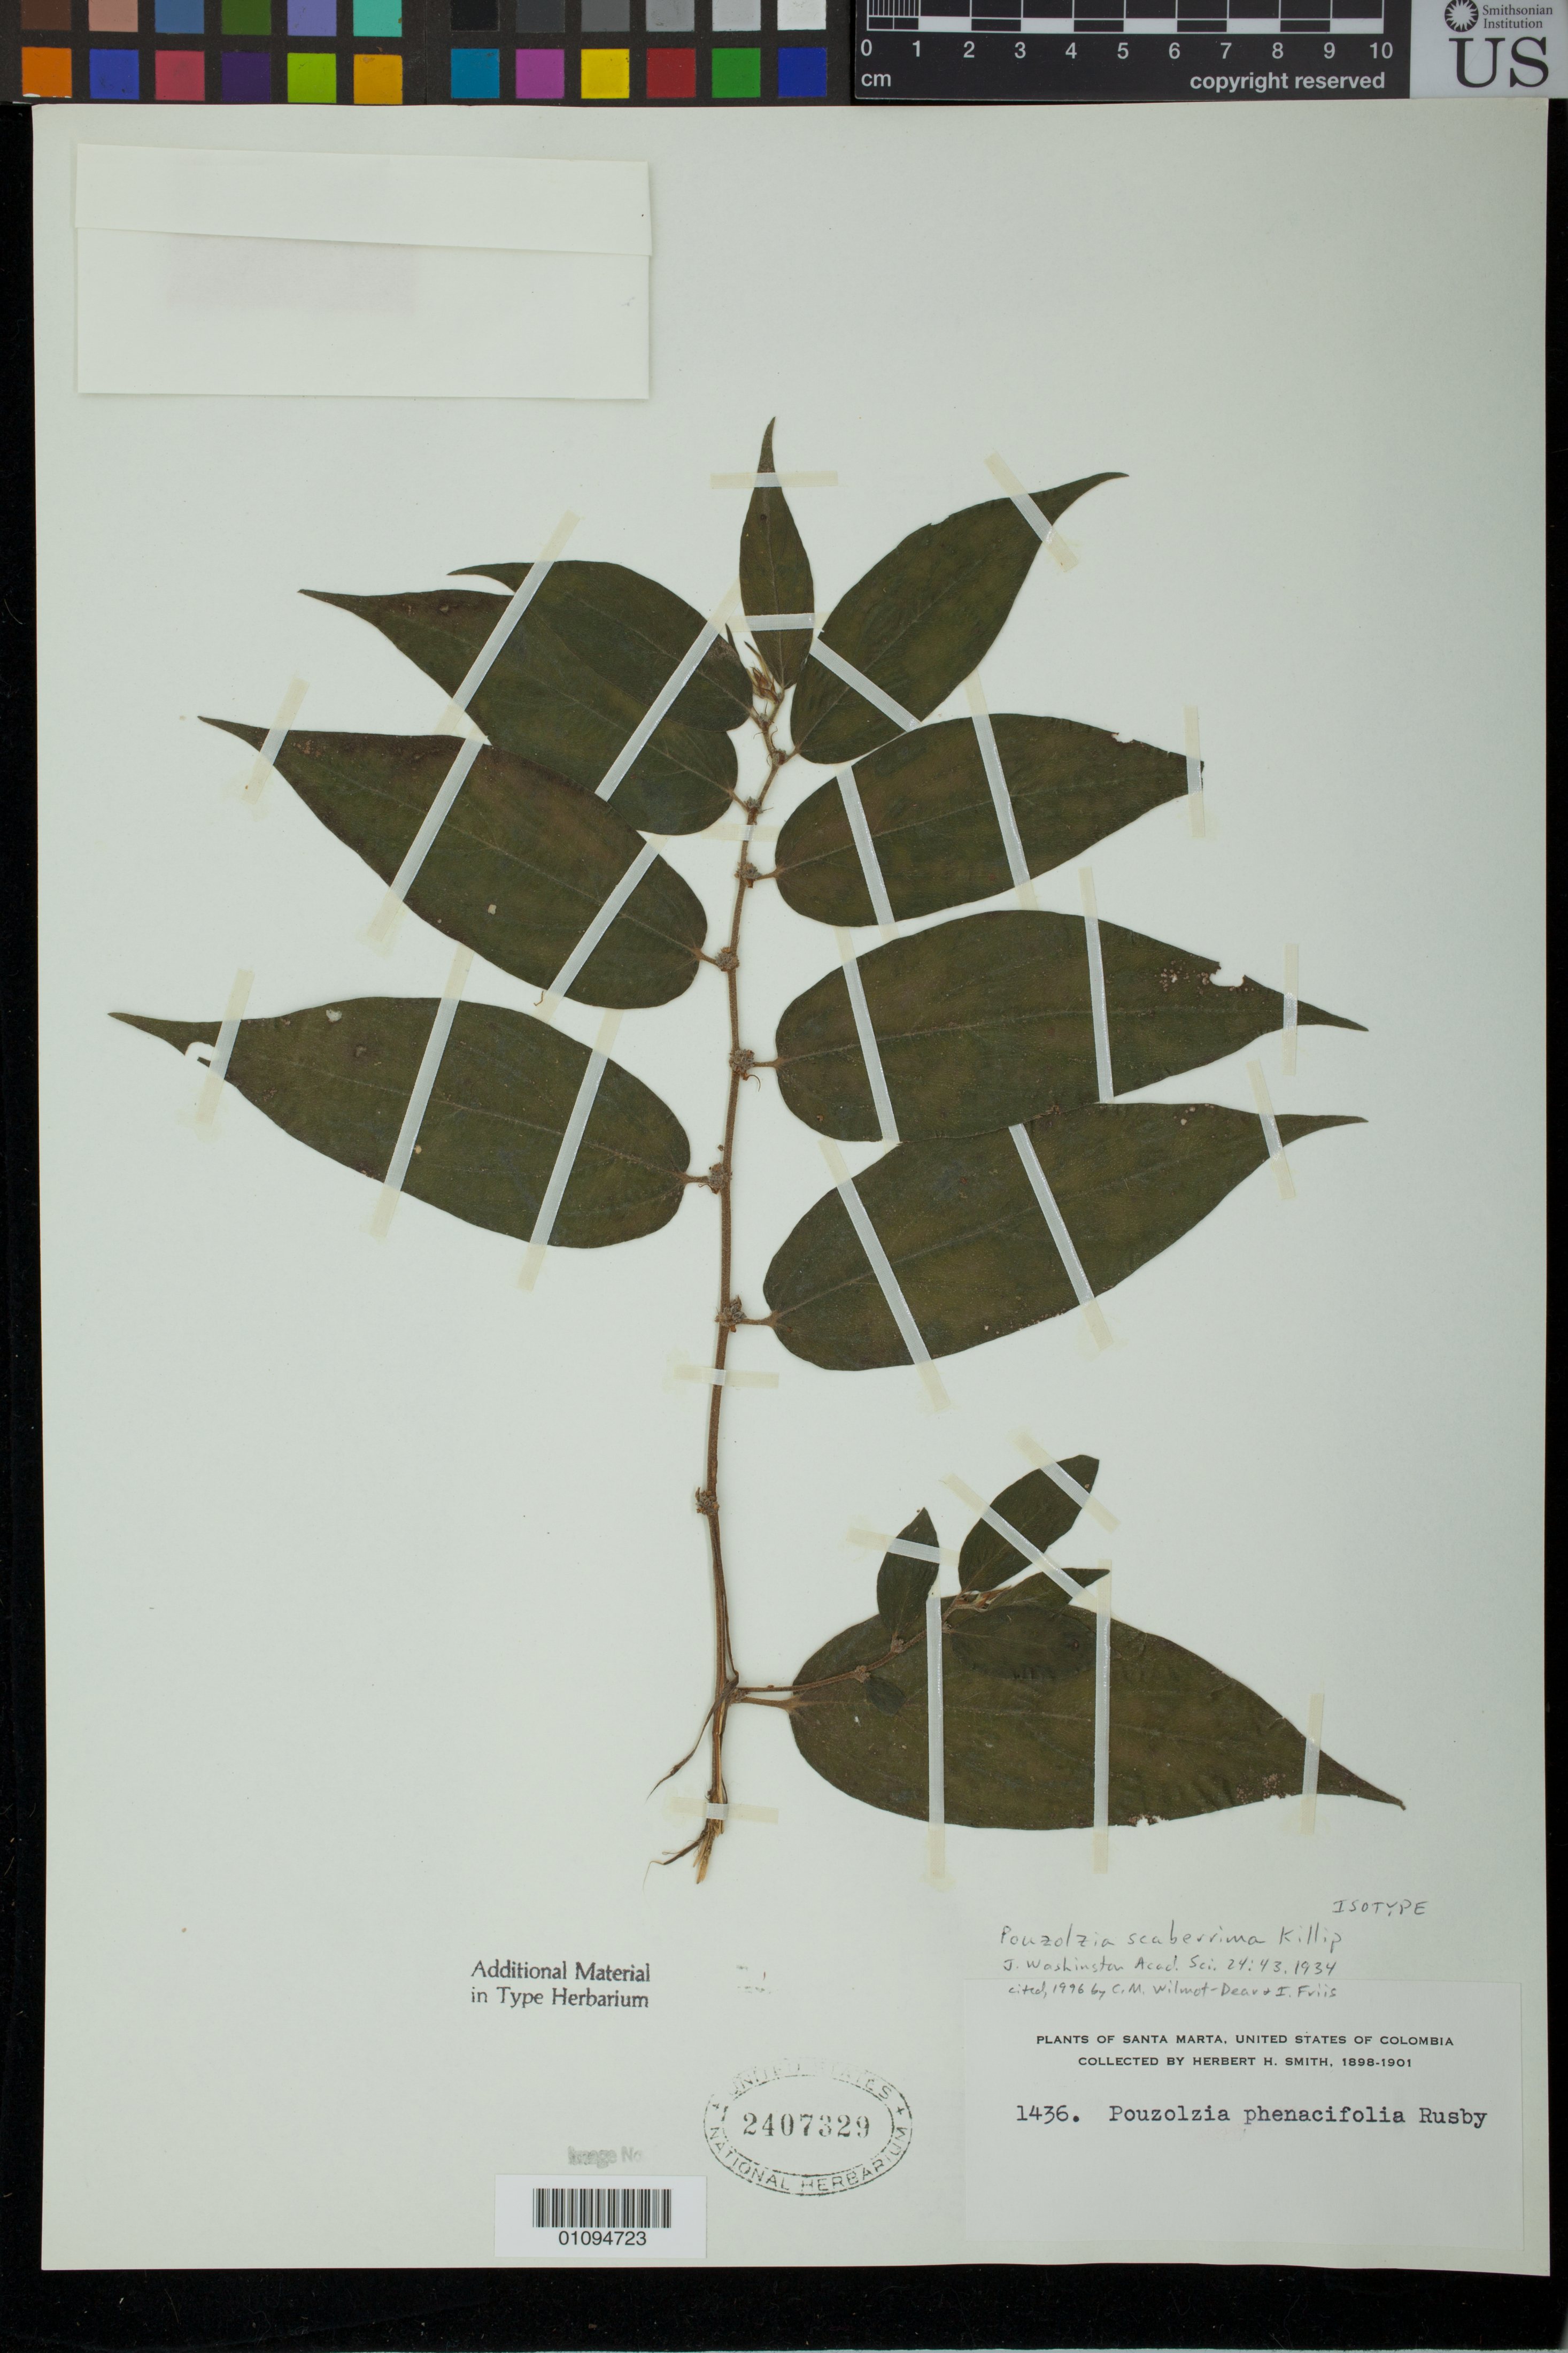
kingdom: Plantae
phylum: Tracheophyta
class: Magnoliopsida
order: Rosales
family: Urticaceae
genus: Pouzolzia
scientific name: Pouzolzia scaberrima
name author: Killip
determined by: Smith, Stephen F., (US), NMNH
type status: Isotype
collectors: Herbert H. Smith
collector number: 1436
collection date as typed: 1898-1901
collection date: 1898/1901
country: Colombia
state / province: Magdalena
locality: Santa Marta.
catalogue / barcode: US 2407329